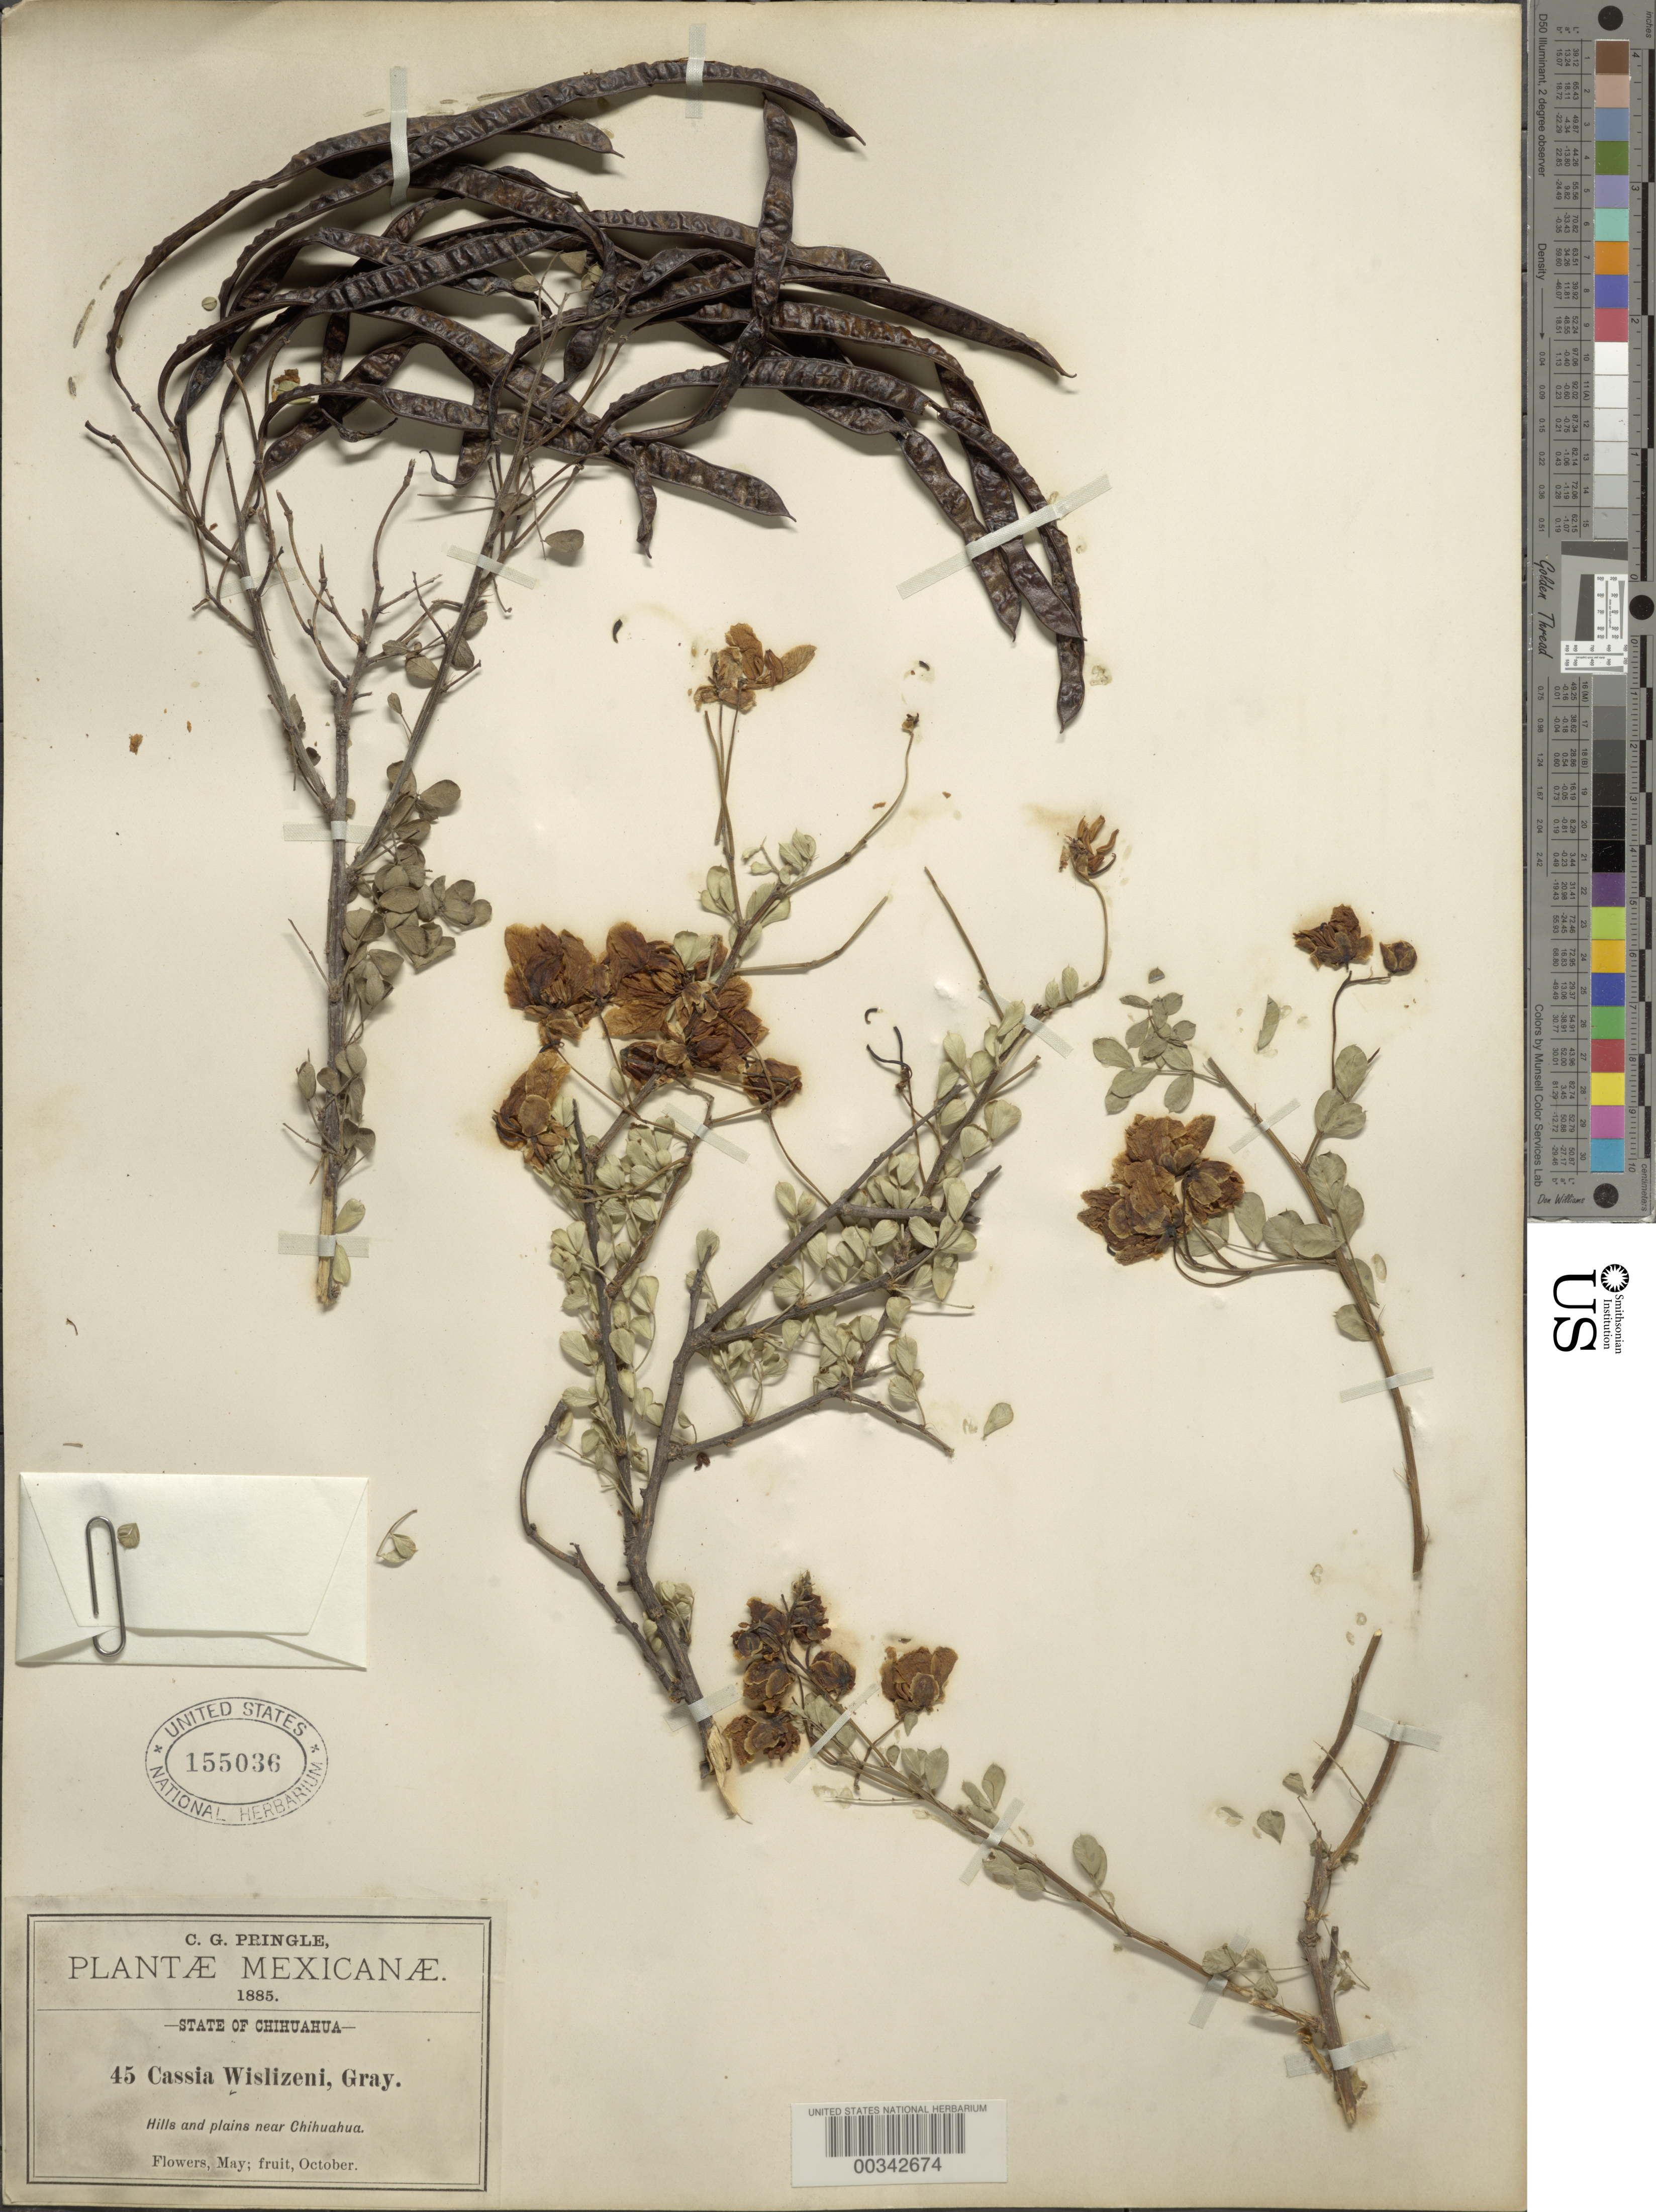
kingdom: Plantae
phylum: Tracheophyta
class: Magnoliopsida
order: Fabales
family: Fabaceae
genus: Senna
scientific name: Senna wislizeni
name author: (A. Gray) H.S. Irwin & Barneby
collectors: C. G. Pringle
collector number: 45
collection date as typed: May 1885 and -- Oct 1885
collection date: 1885-05,1885-10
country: Mexico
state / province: Chihuahua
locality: Near Chihuahua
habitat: Hills and plains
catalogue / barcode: US 155036